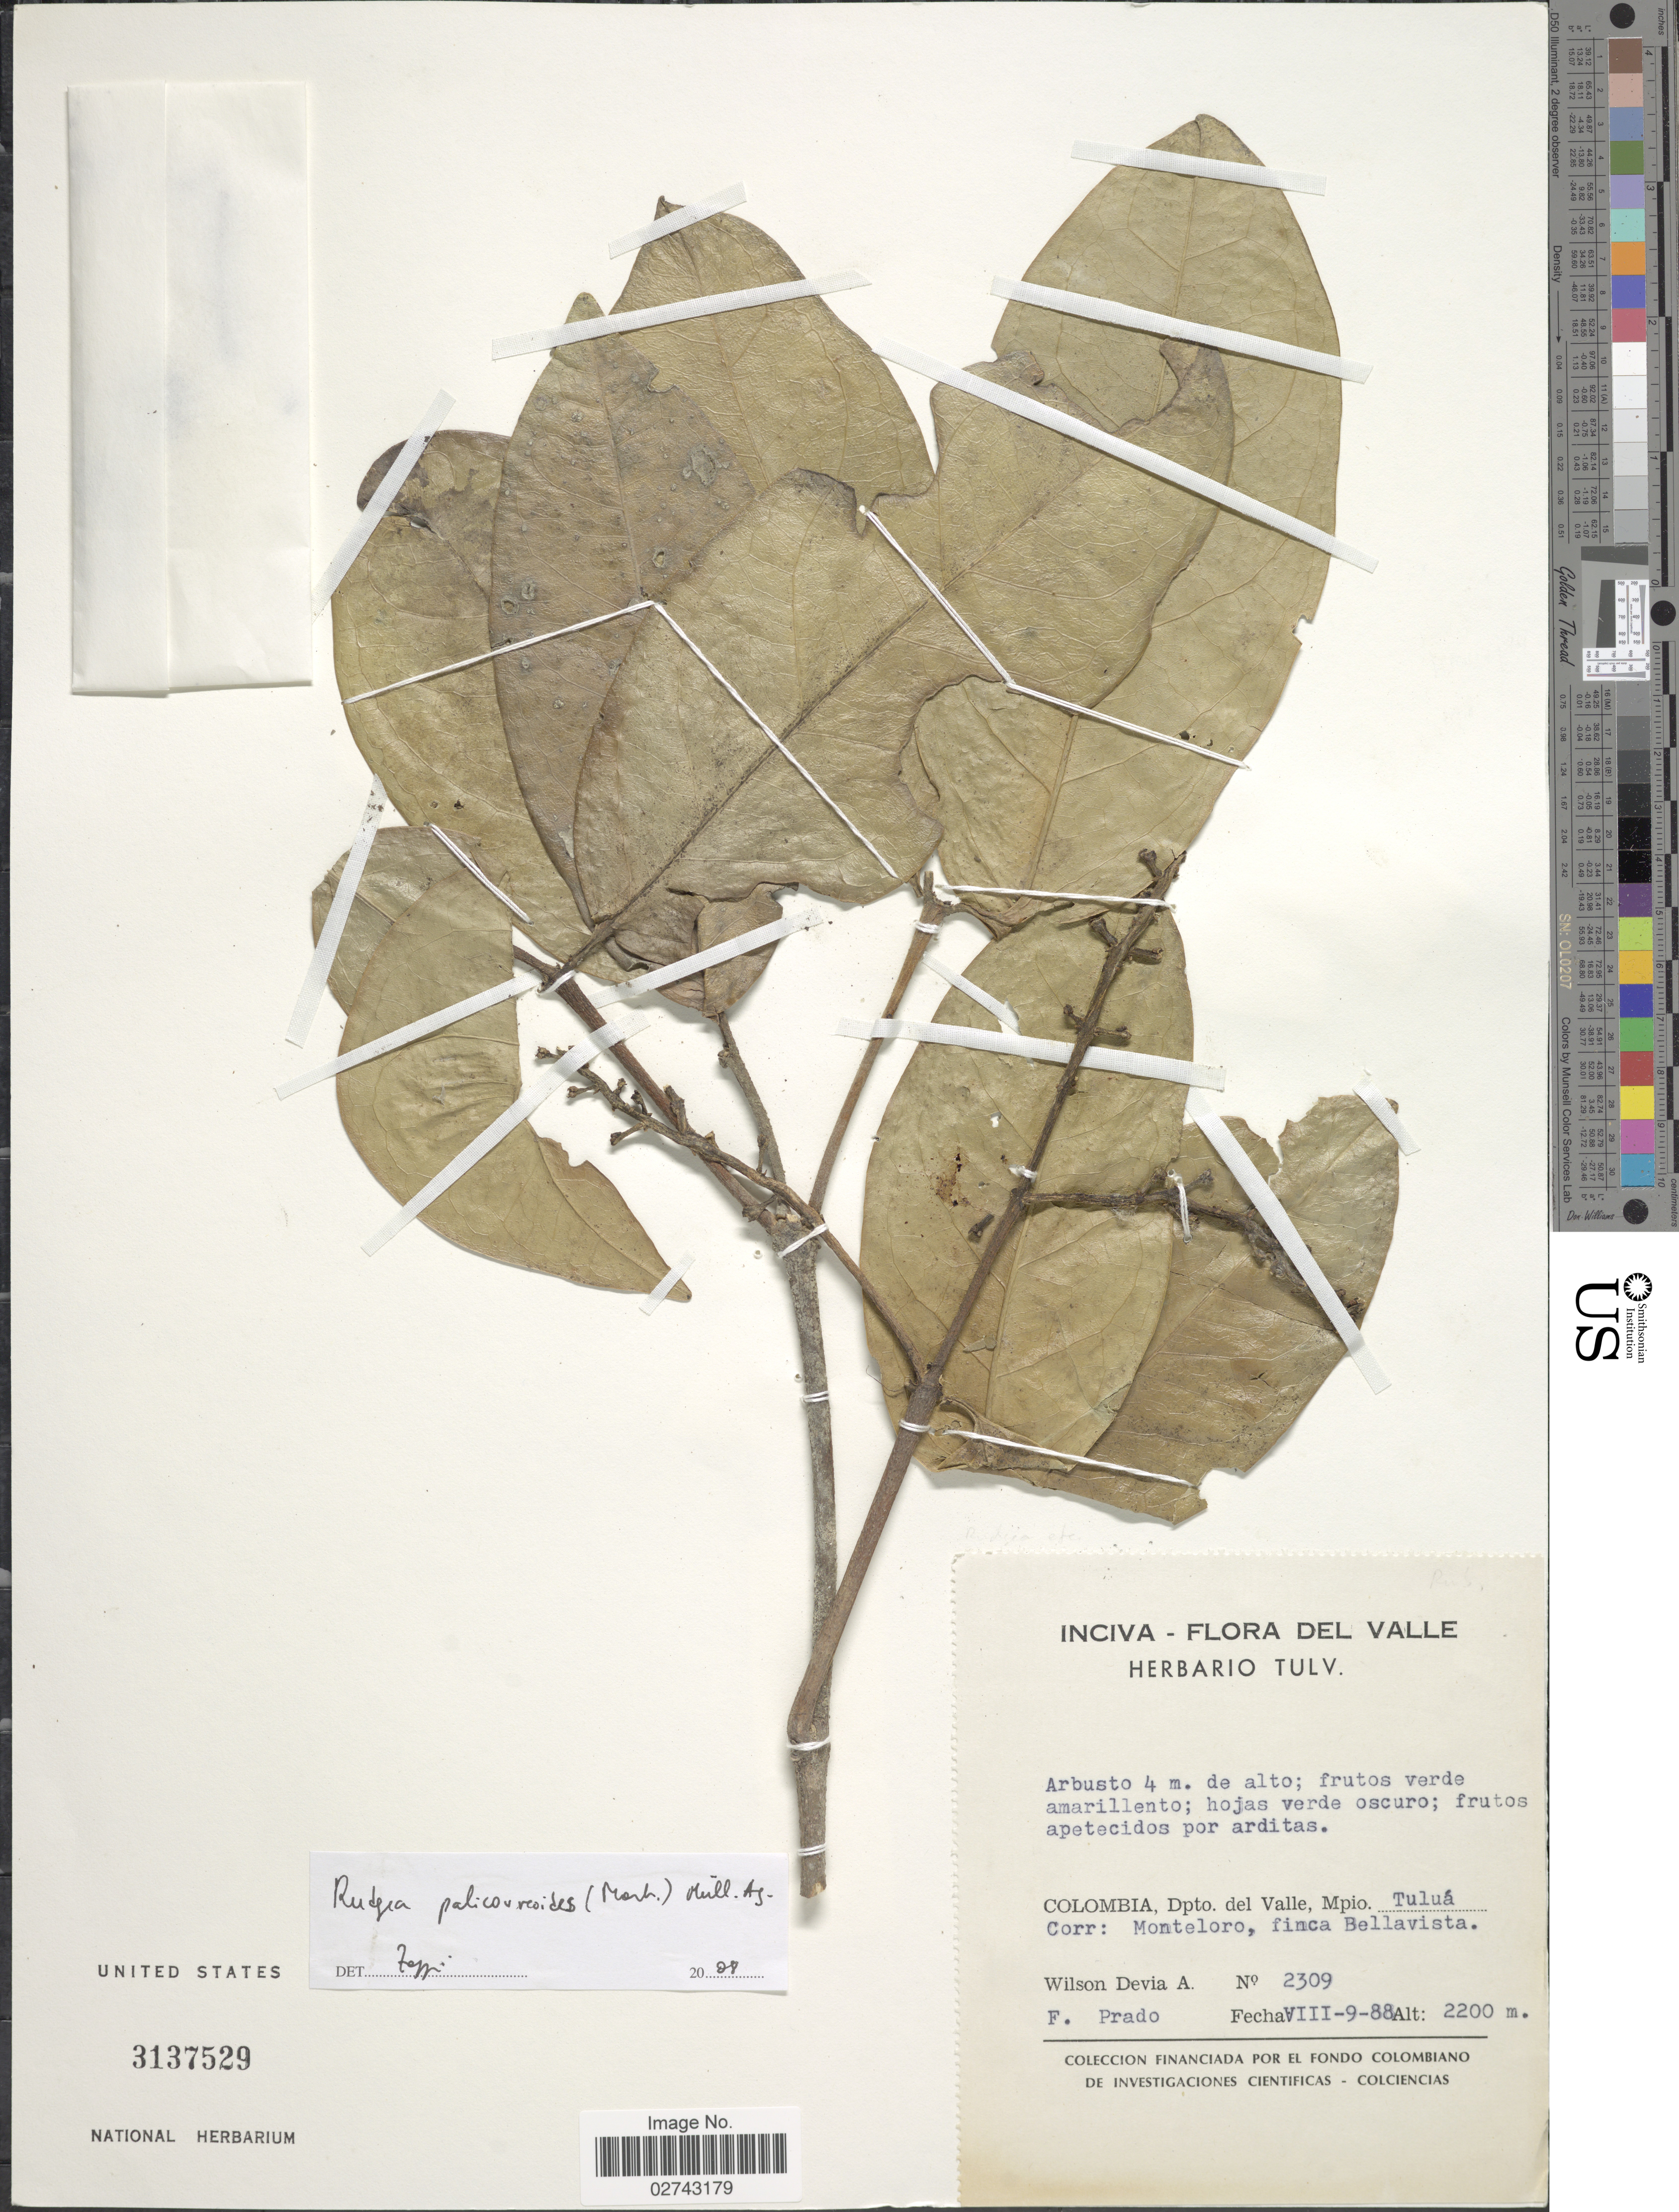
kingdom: Plantae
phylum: Tracheophyta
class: Magnoliopsida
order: Gentianales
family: Rubiaceae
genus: Rudgea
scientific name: Rudgea palicoureoides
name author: (Mart.) Müll. Arg.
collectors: W. Devia A. & F. Prado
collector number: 2309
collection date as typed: Transcribed d/m/y: 9/8/88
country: Colombia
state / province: Valle del Cauca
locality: Dpto. del Valle, Mpio. Tulua Corr. Monteloro, finca Bellavista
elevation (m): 2200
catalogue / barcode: US 3137529